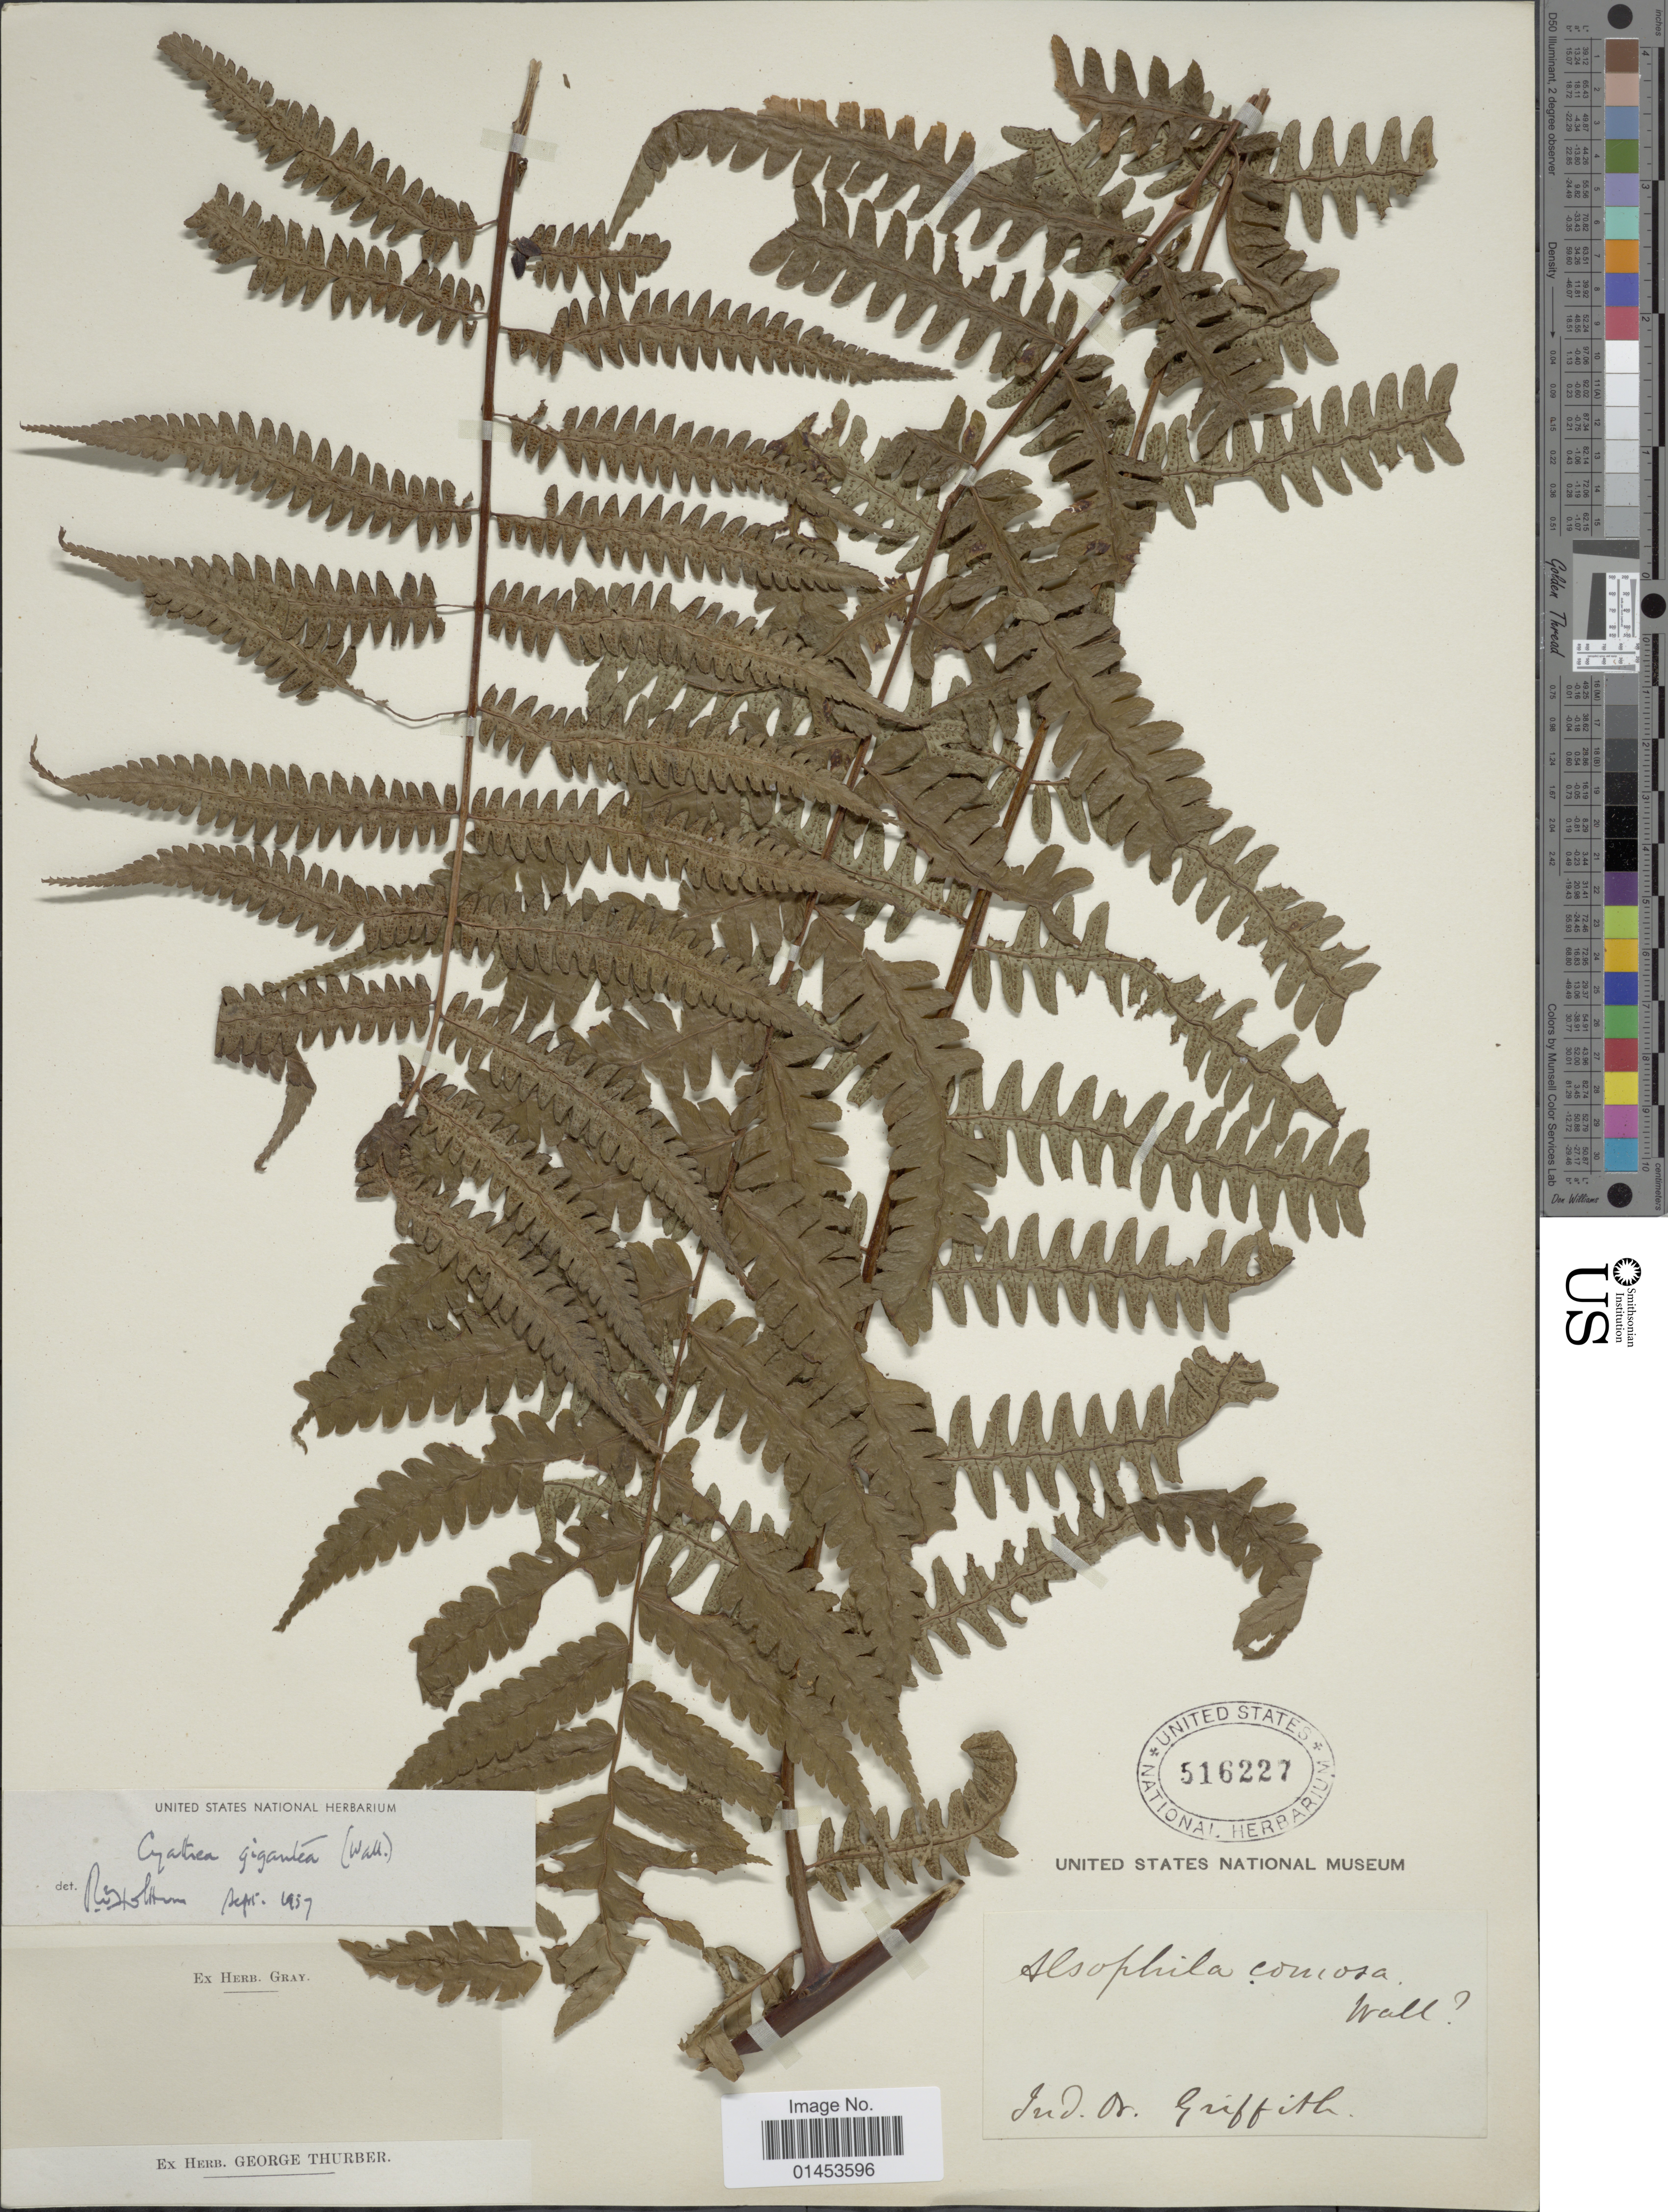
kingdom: Plantae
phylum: Tracheophyta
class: Polypodiopsida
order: Cyatheales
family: Cyatheaceae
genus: Cyathea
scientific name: Cyathea gigantea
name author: (Wall. ex Hook.) Holttum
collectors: -. Griffith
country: India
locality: Ind. Or.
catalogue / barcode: US 516227